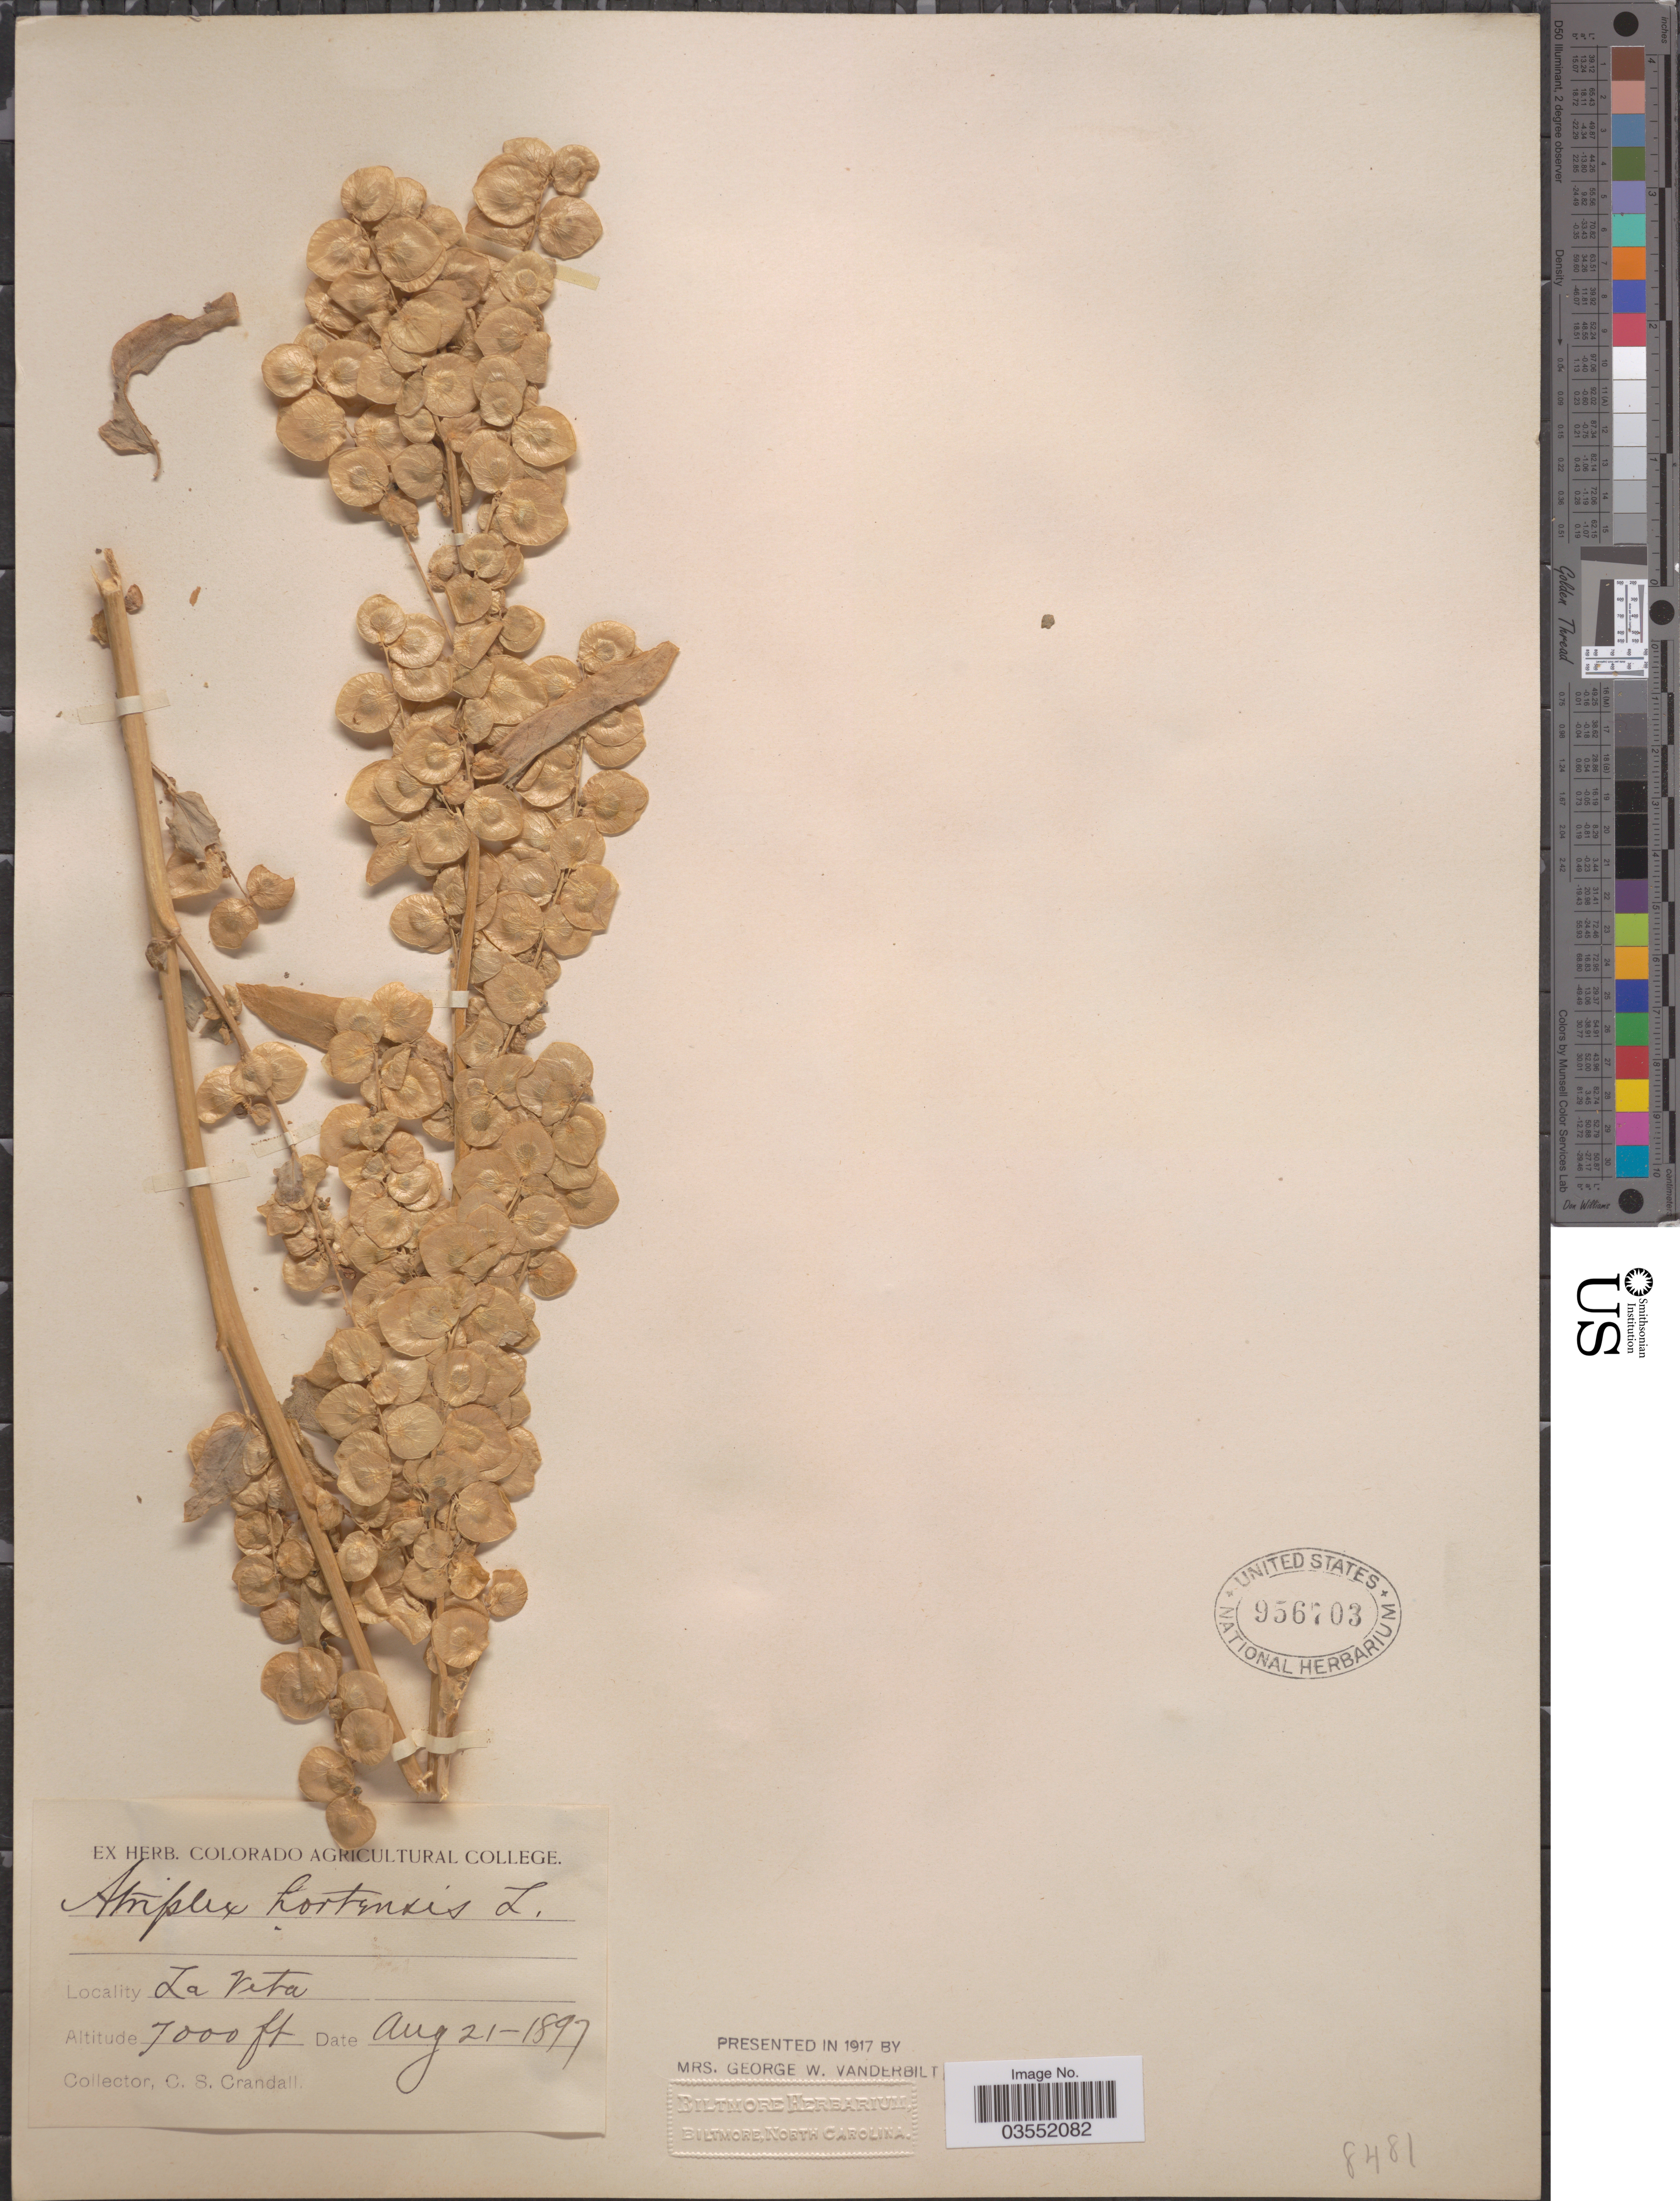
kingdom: Plantae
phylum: Tracheophyta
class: Magnoliopsida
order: Caryophyllales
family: Amaranthaceae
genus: Atriplex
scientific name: Atriplex hortensis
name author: L.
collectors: C. Crandall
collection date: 1897-08-21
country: United States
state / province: Colorado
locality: La Veta.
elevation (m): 2134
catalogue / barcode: US 956703